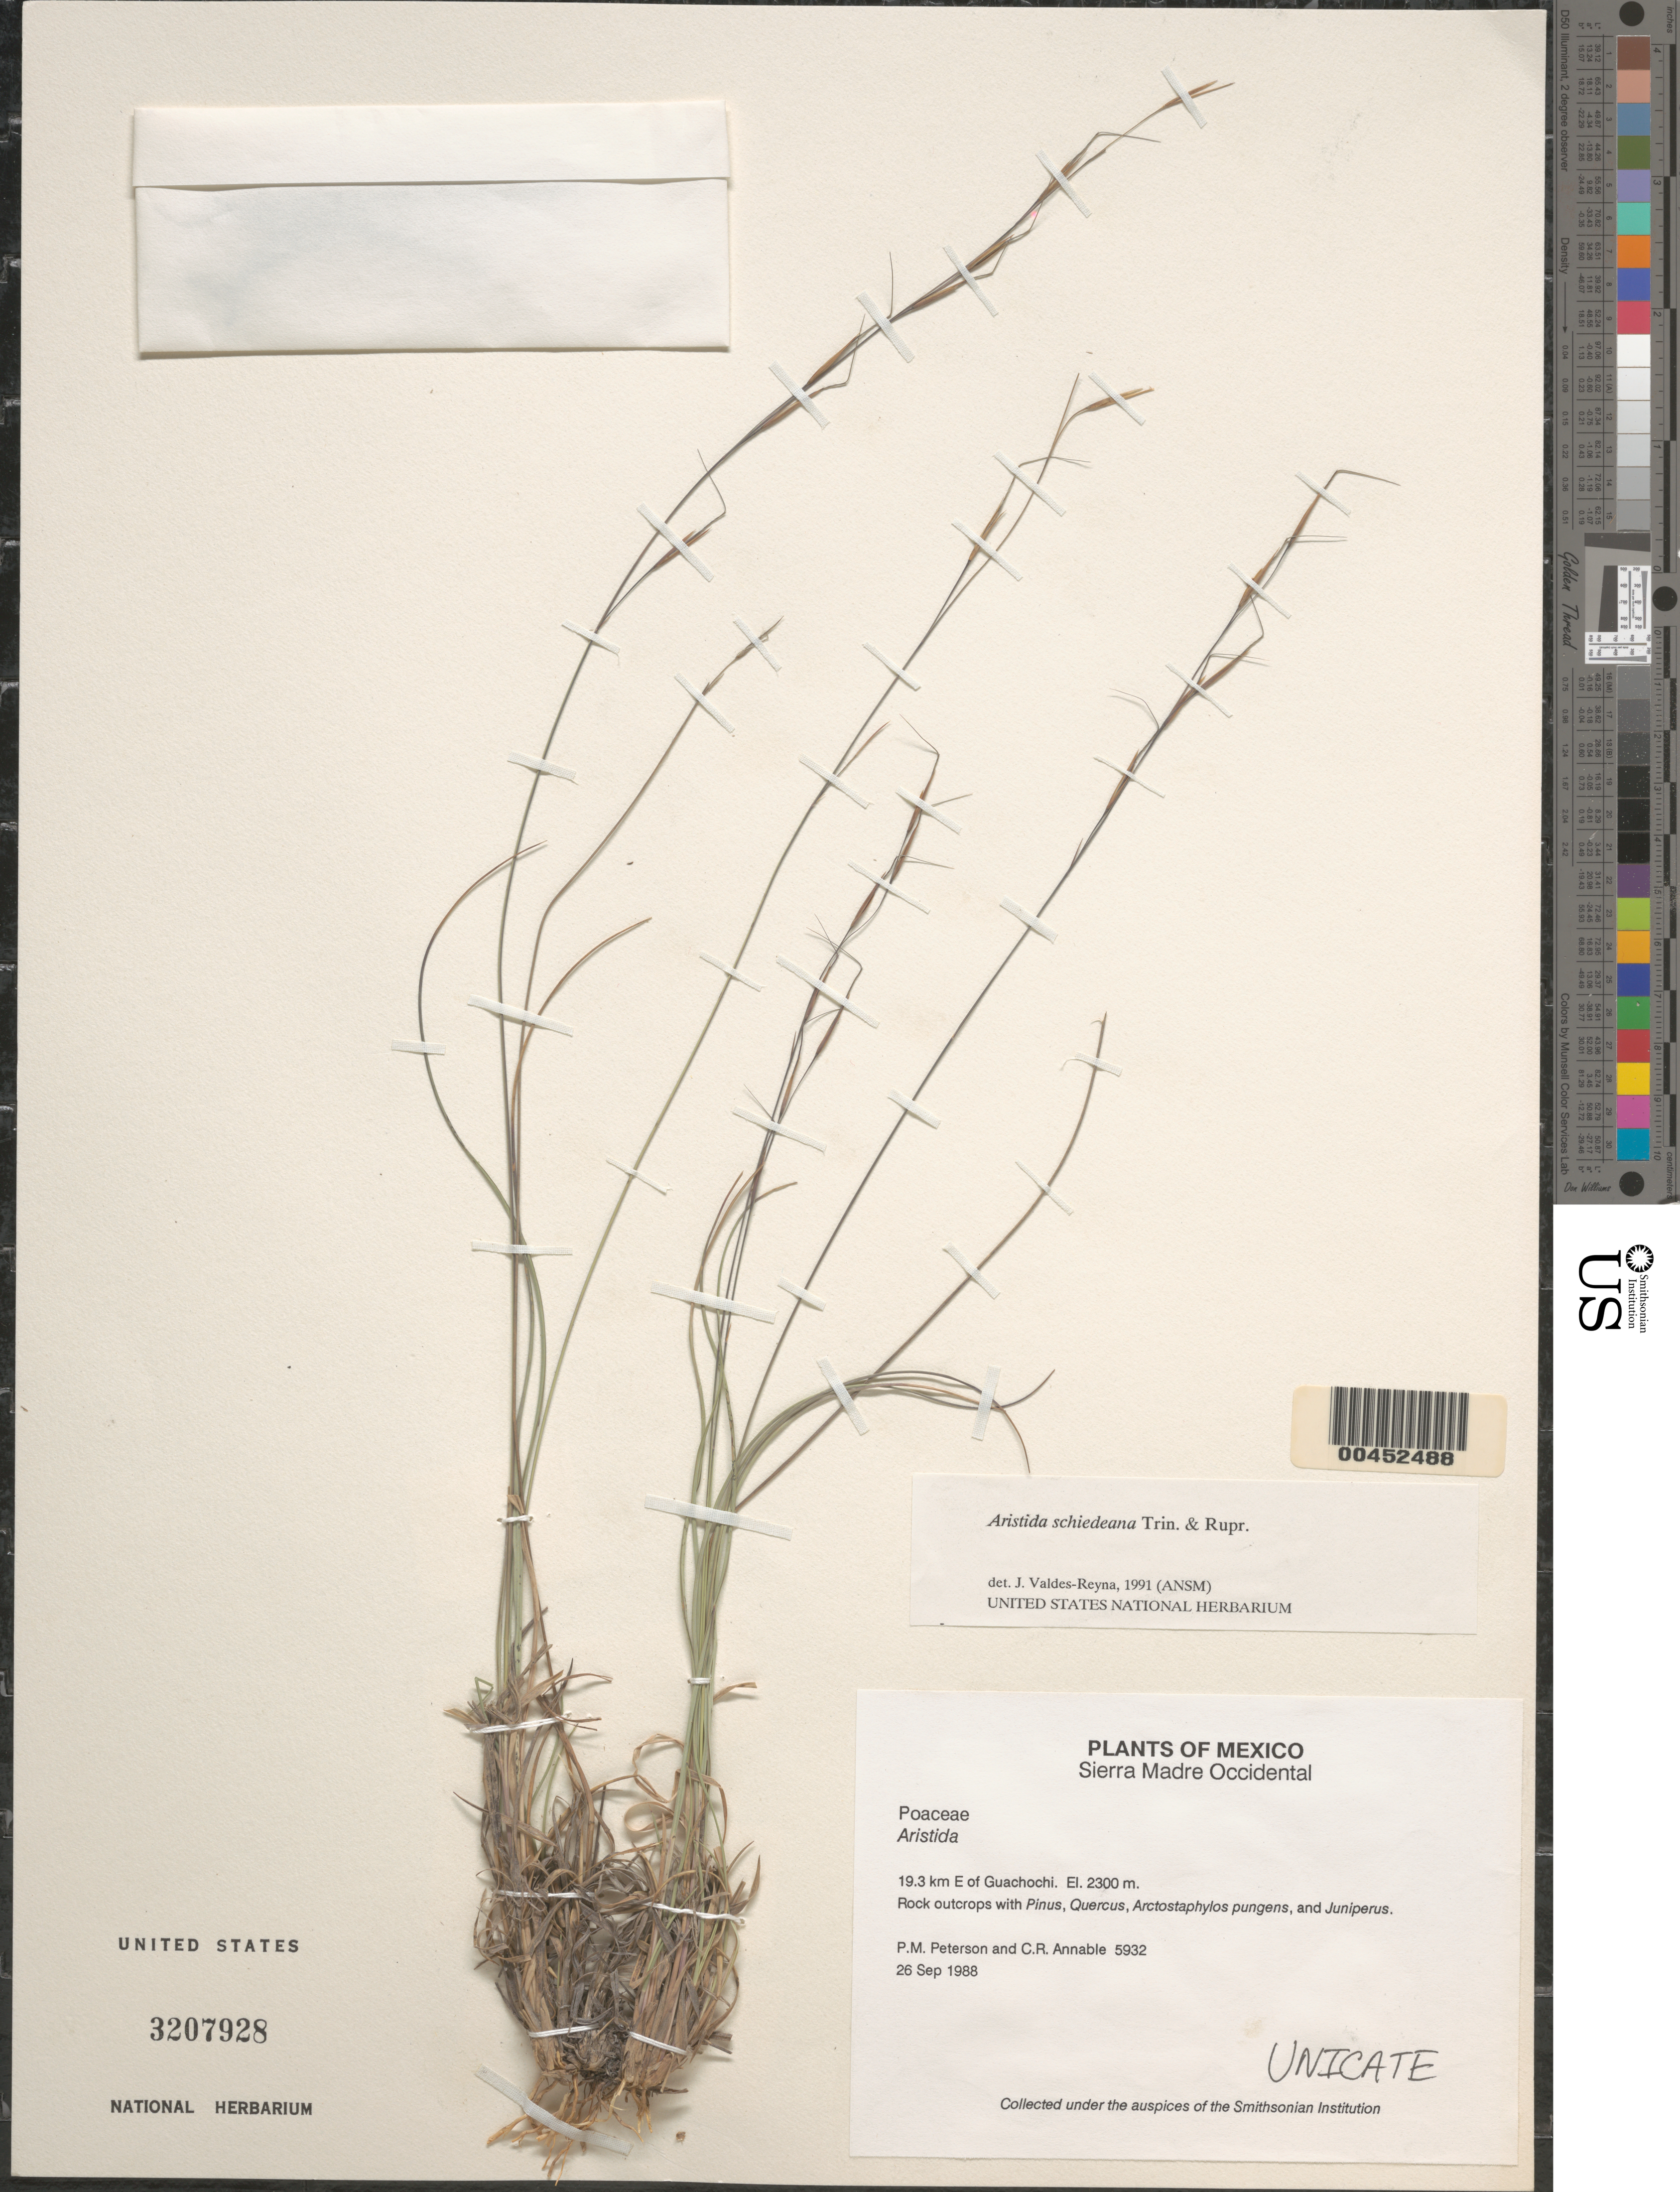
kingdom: Plantae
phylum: Tracheophyta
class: Liliopsida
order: Poales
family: Poaceae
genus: Aristida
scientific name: Aristida schiedeana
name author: Trin. & Rupr.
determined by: Valdés-Reyna, Jesús, (ANSM), Universidad Autonoma Agraria Antonio Narro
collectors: P. M. Peterson & C. R. Annable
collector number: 05932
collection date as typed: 26 Sep 1988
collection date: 1988-09-26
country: Mexico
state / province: Chihuahua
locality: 19.3 km E of Guachochi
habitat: Rock outcrops with Pinus, Quercus, Arctostaphylos pungens, and Juniperus.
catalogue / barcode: US 3207928